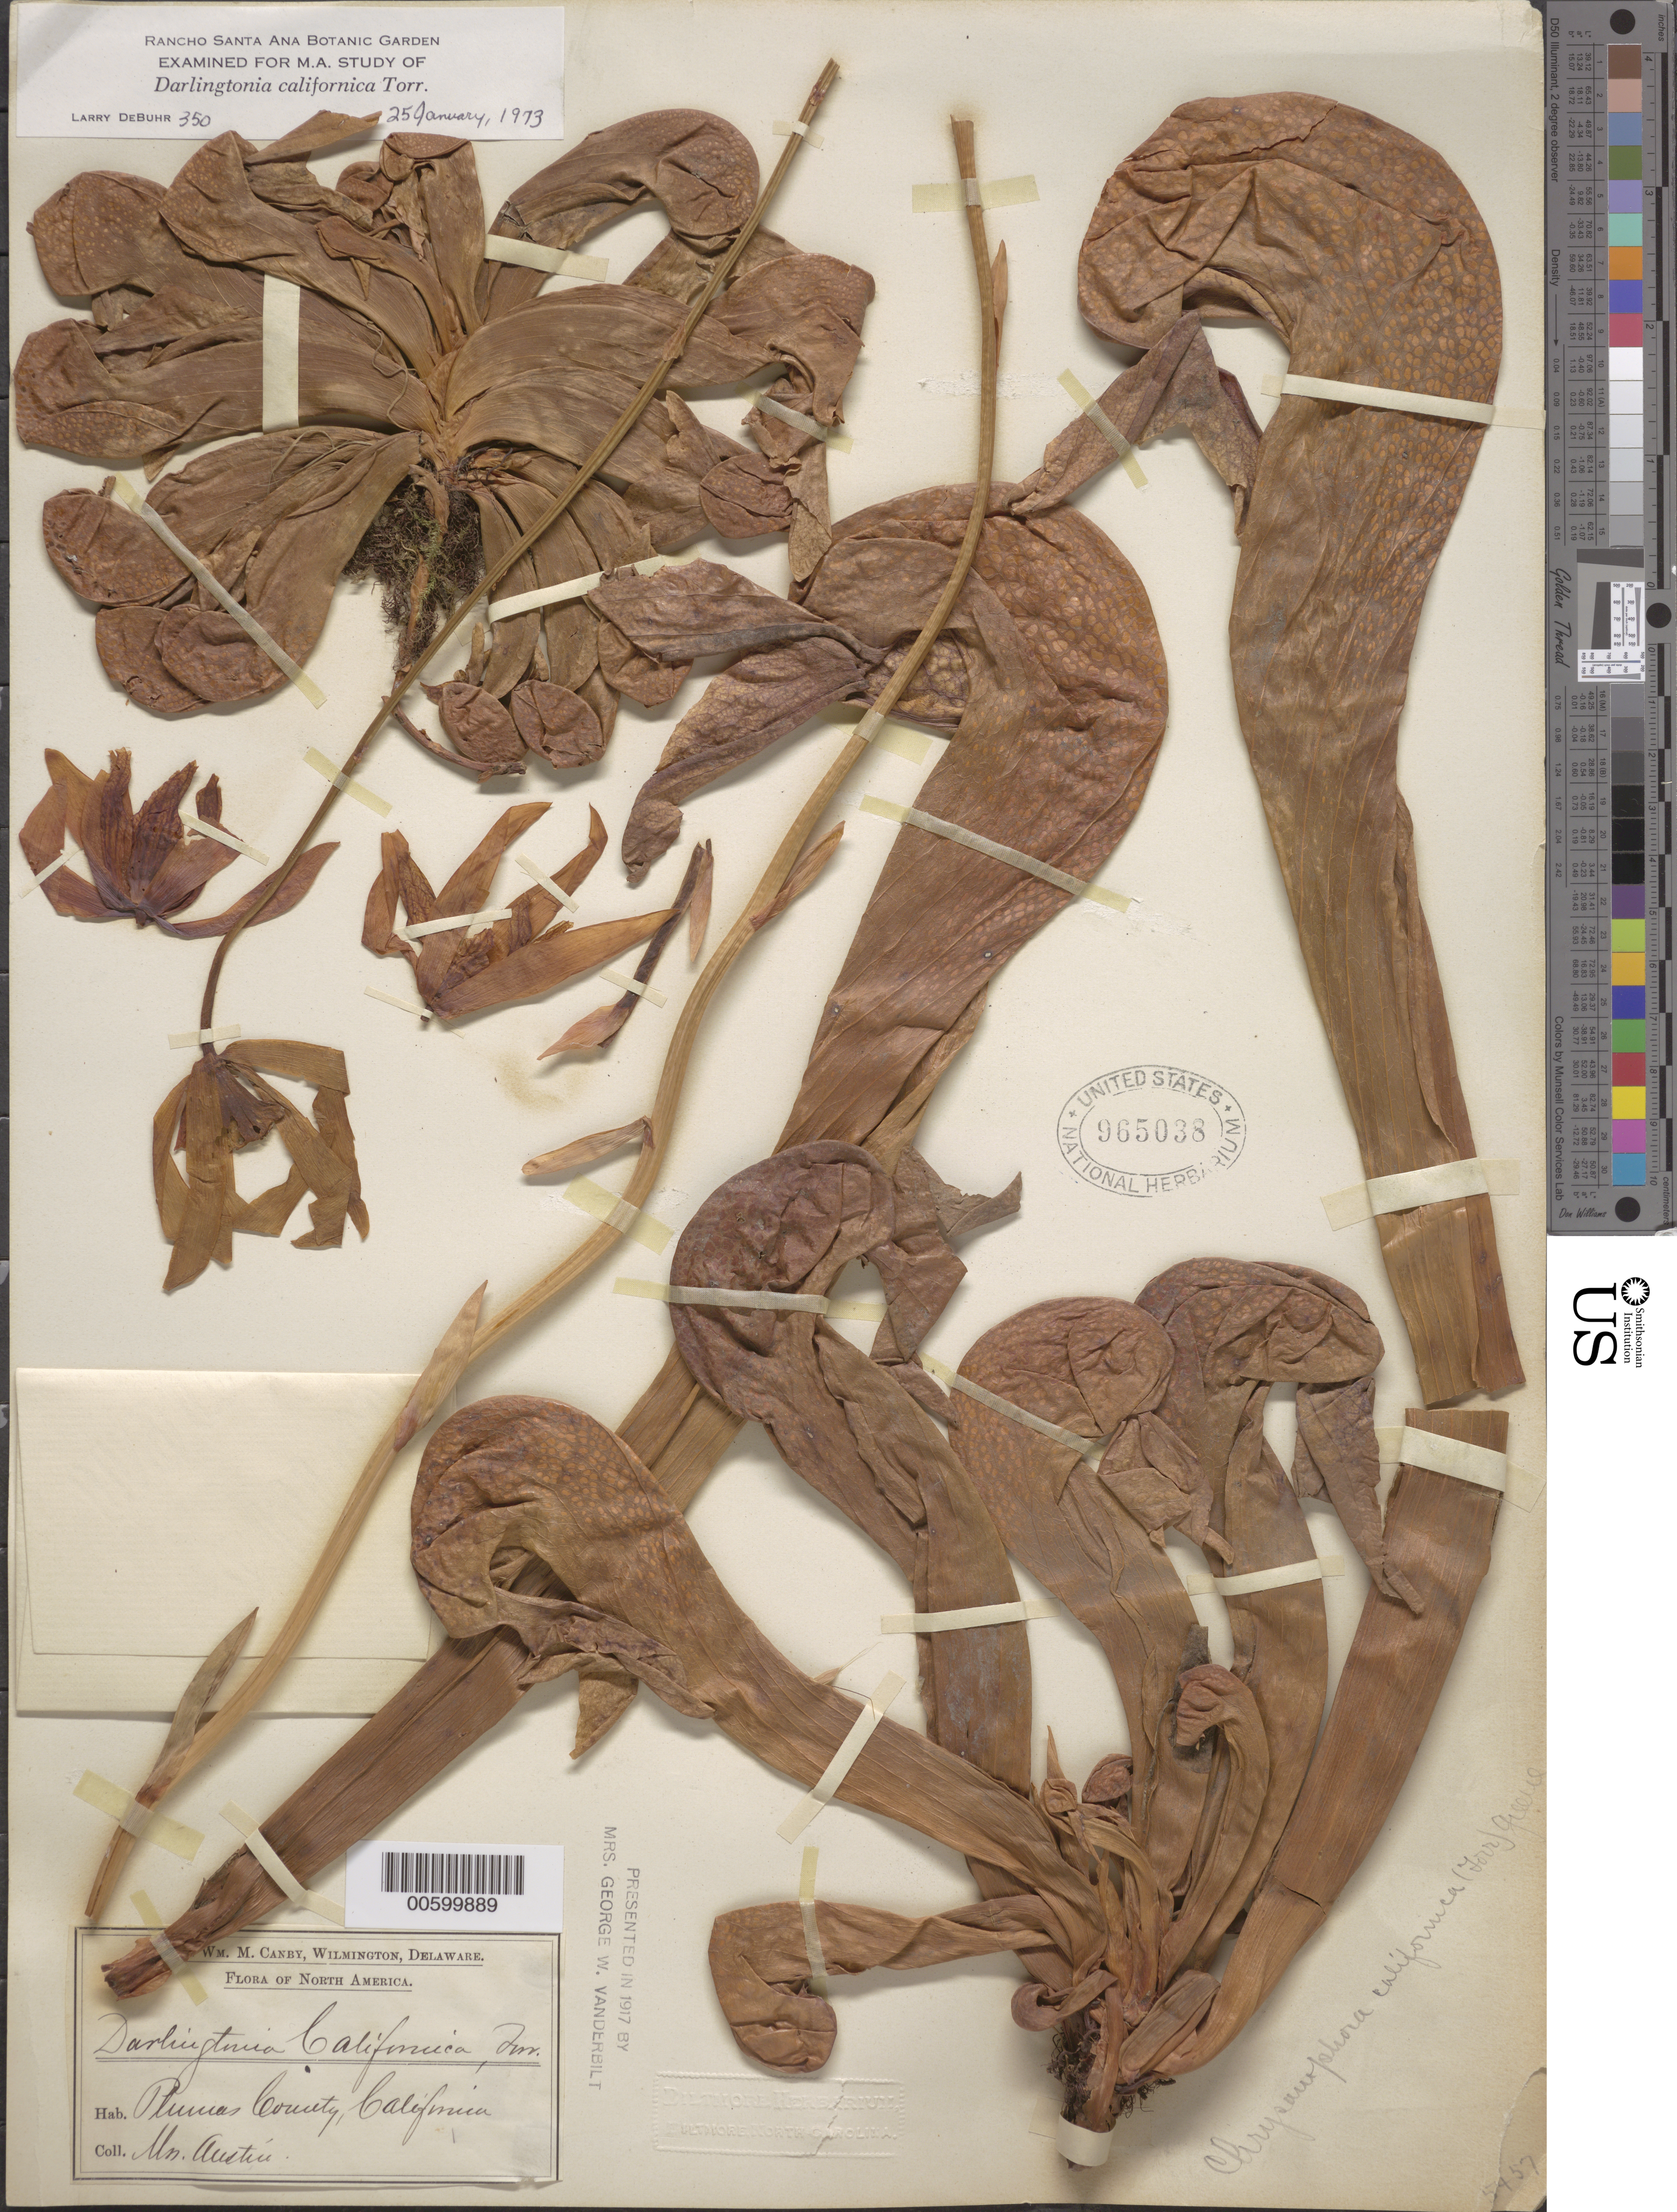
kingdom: Plantae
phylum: Tracheophyta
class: Magnoliopsida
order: Ericales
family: Sarraceniaceae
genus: Darlingtonia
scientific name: Darlingtonia californica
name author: Torr.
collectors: R. Austin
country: United States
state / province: California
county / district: Plumas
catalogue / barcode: US 965038